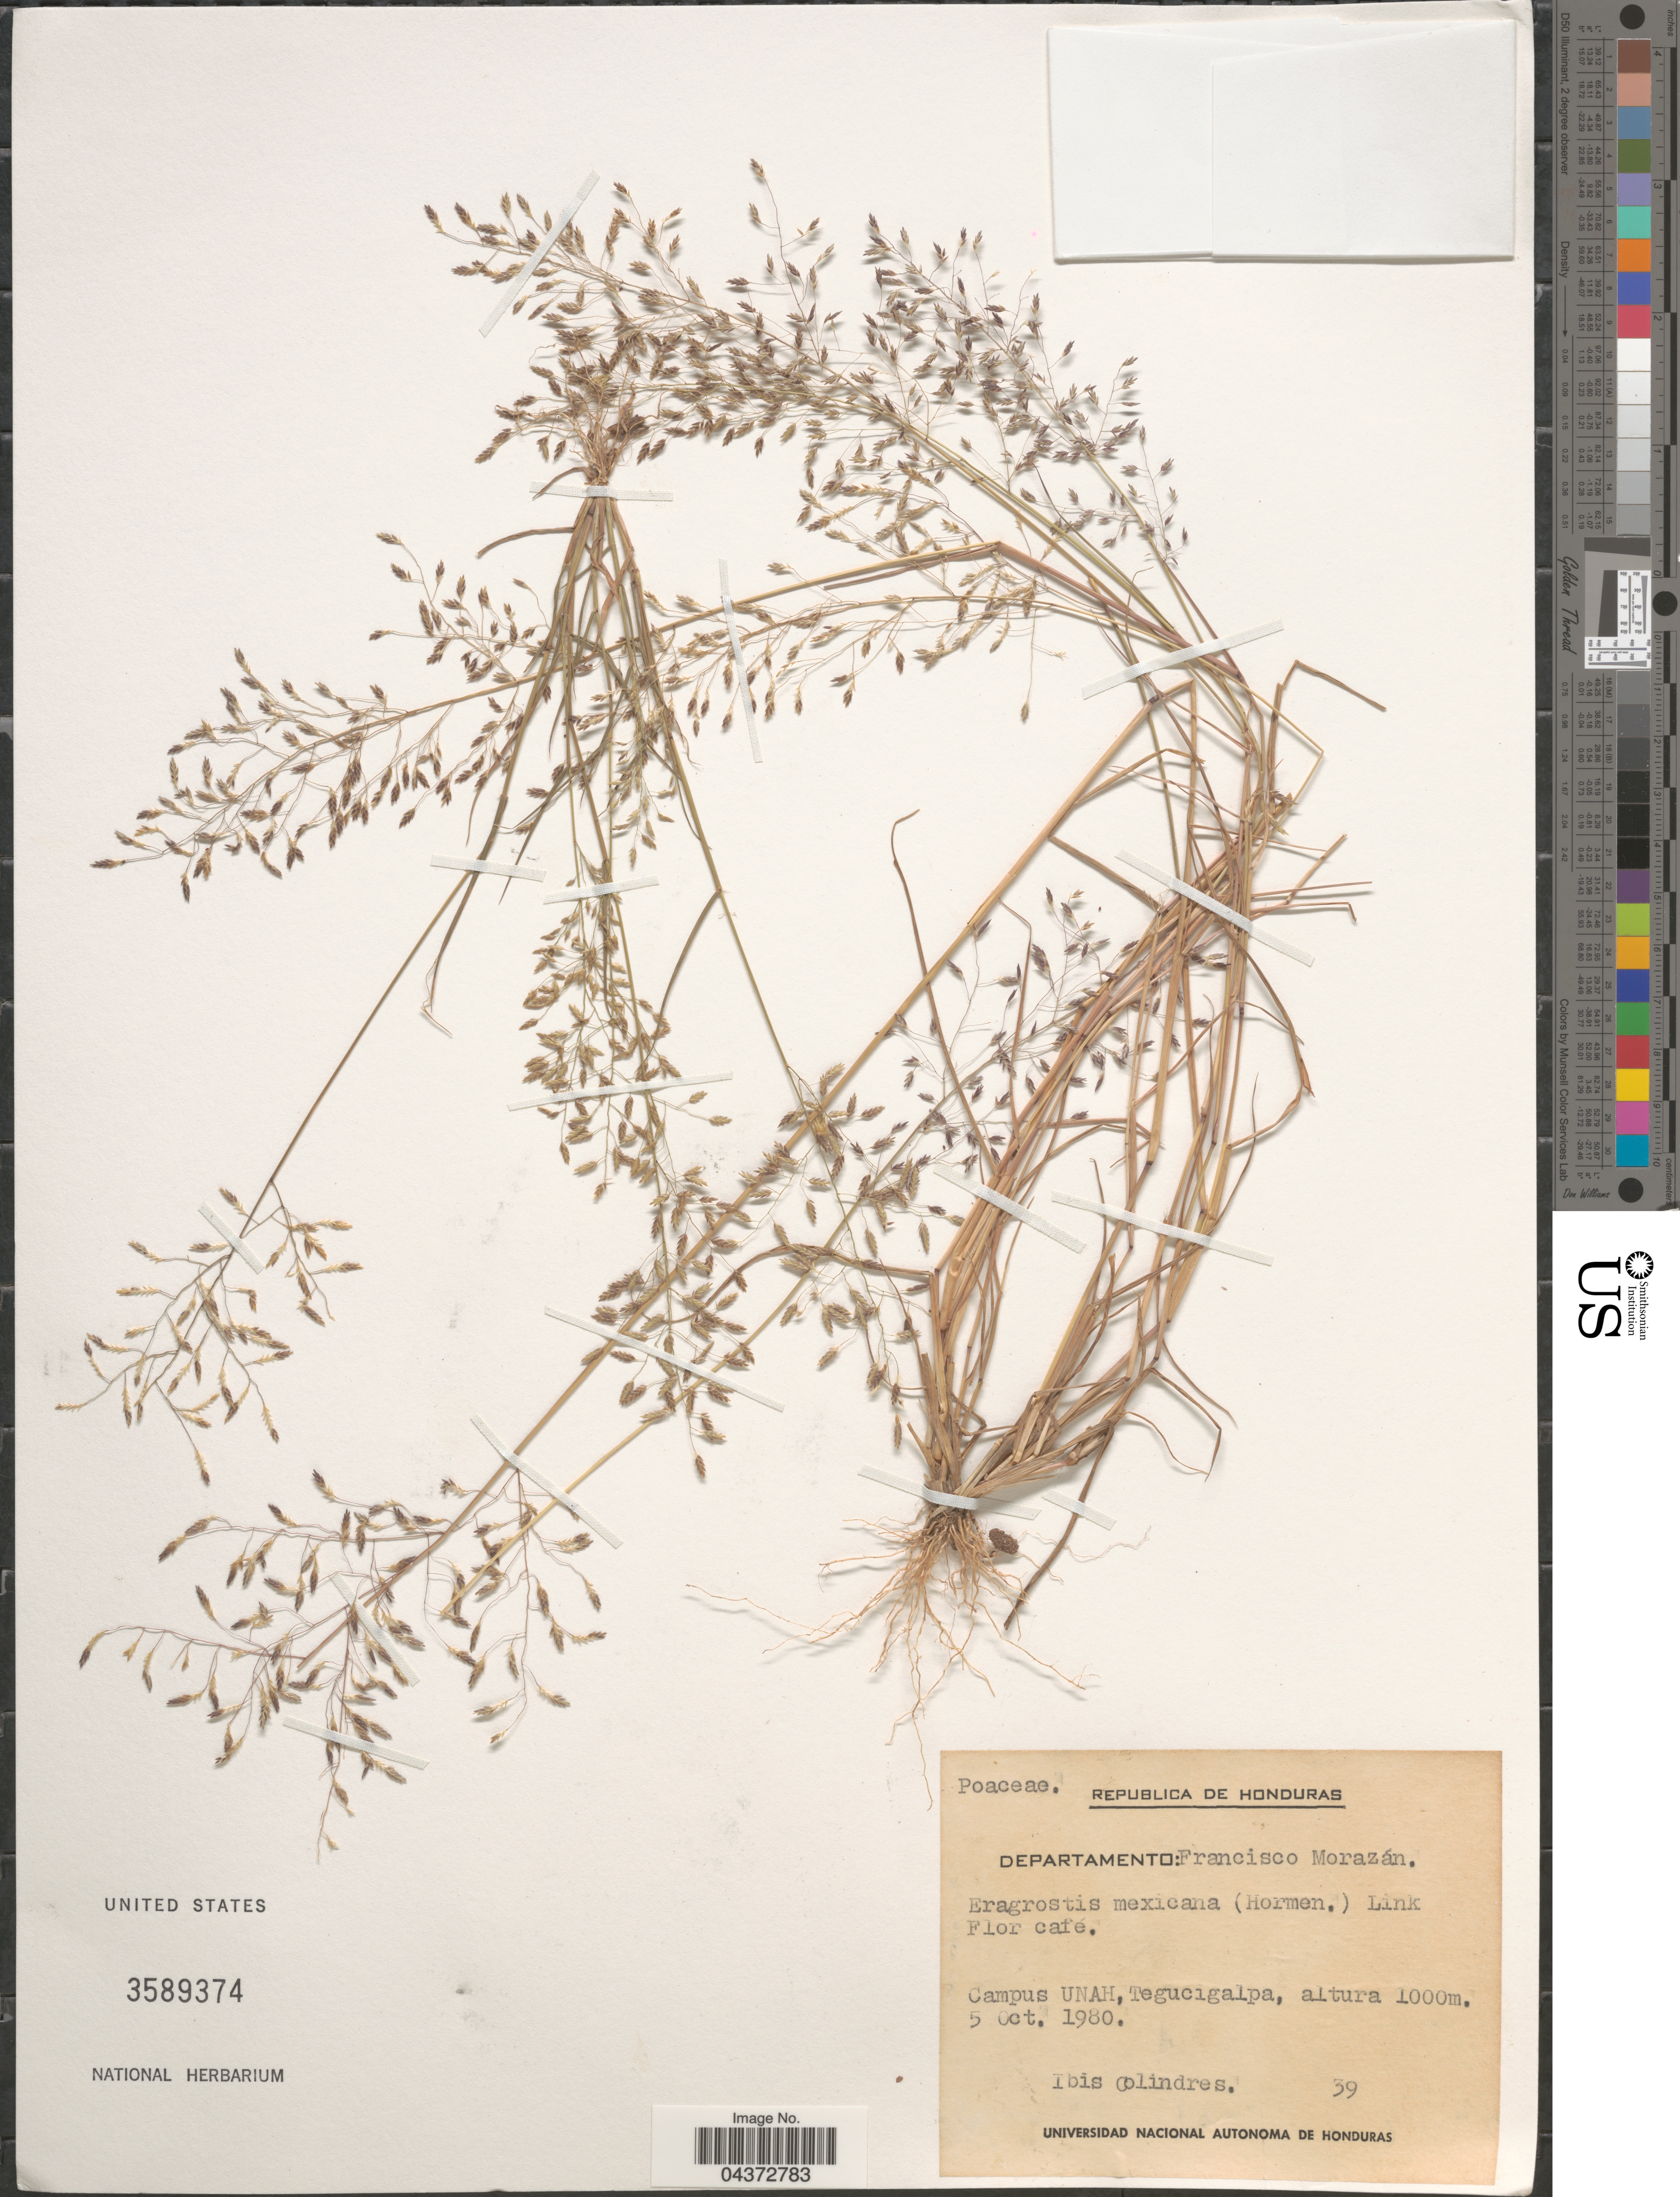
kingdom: Plantae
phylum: Tracheophyta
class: Liliopsida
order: Poales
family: Poaceae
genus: Eragrostis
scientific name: Eragrostis mexicana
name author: (Hornem.) Link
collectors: I. Colindres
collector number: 39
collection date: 1980-10-05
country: Honduras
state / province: Fco. Morazán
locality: Republica de Honduras. Departamento: Francisco Morazán. Campus UNAH, Tegucigalpa.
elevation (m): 1000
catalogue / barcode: US 3589374